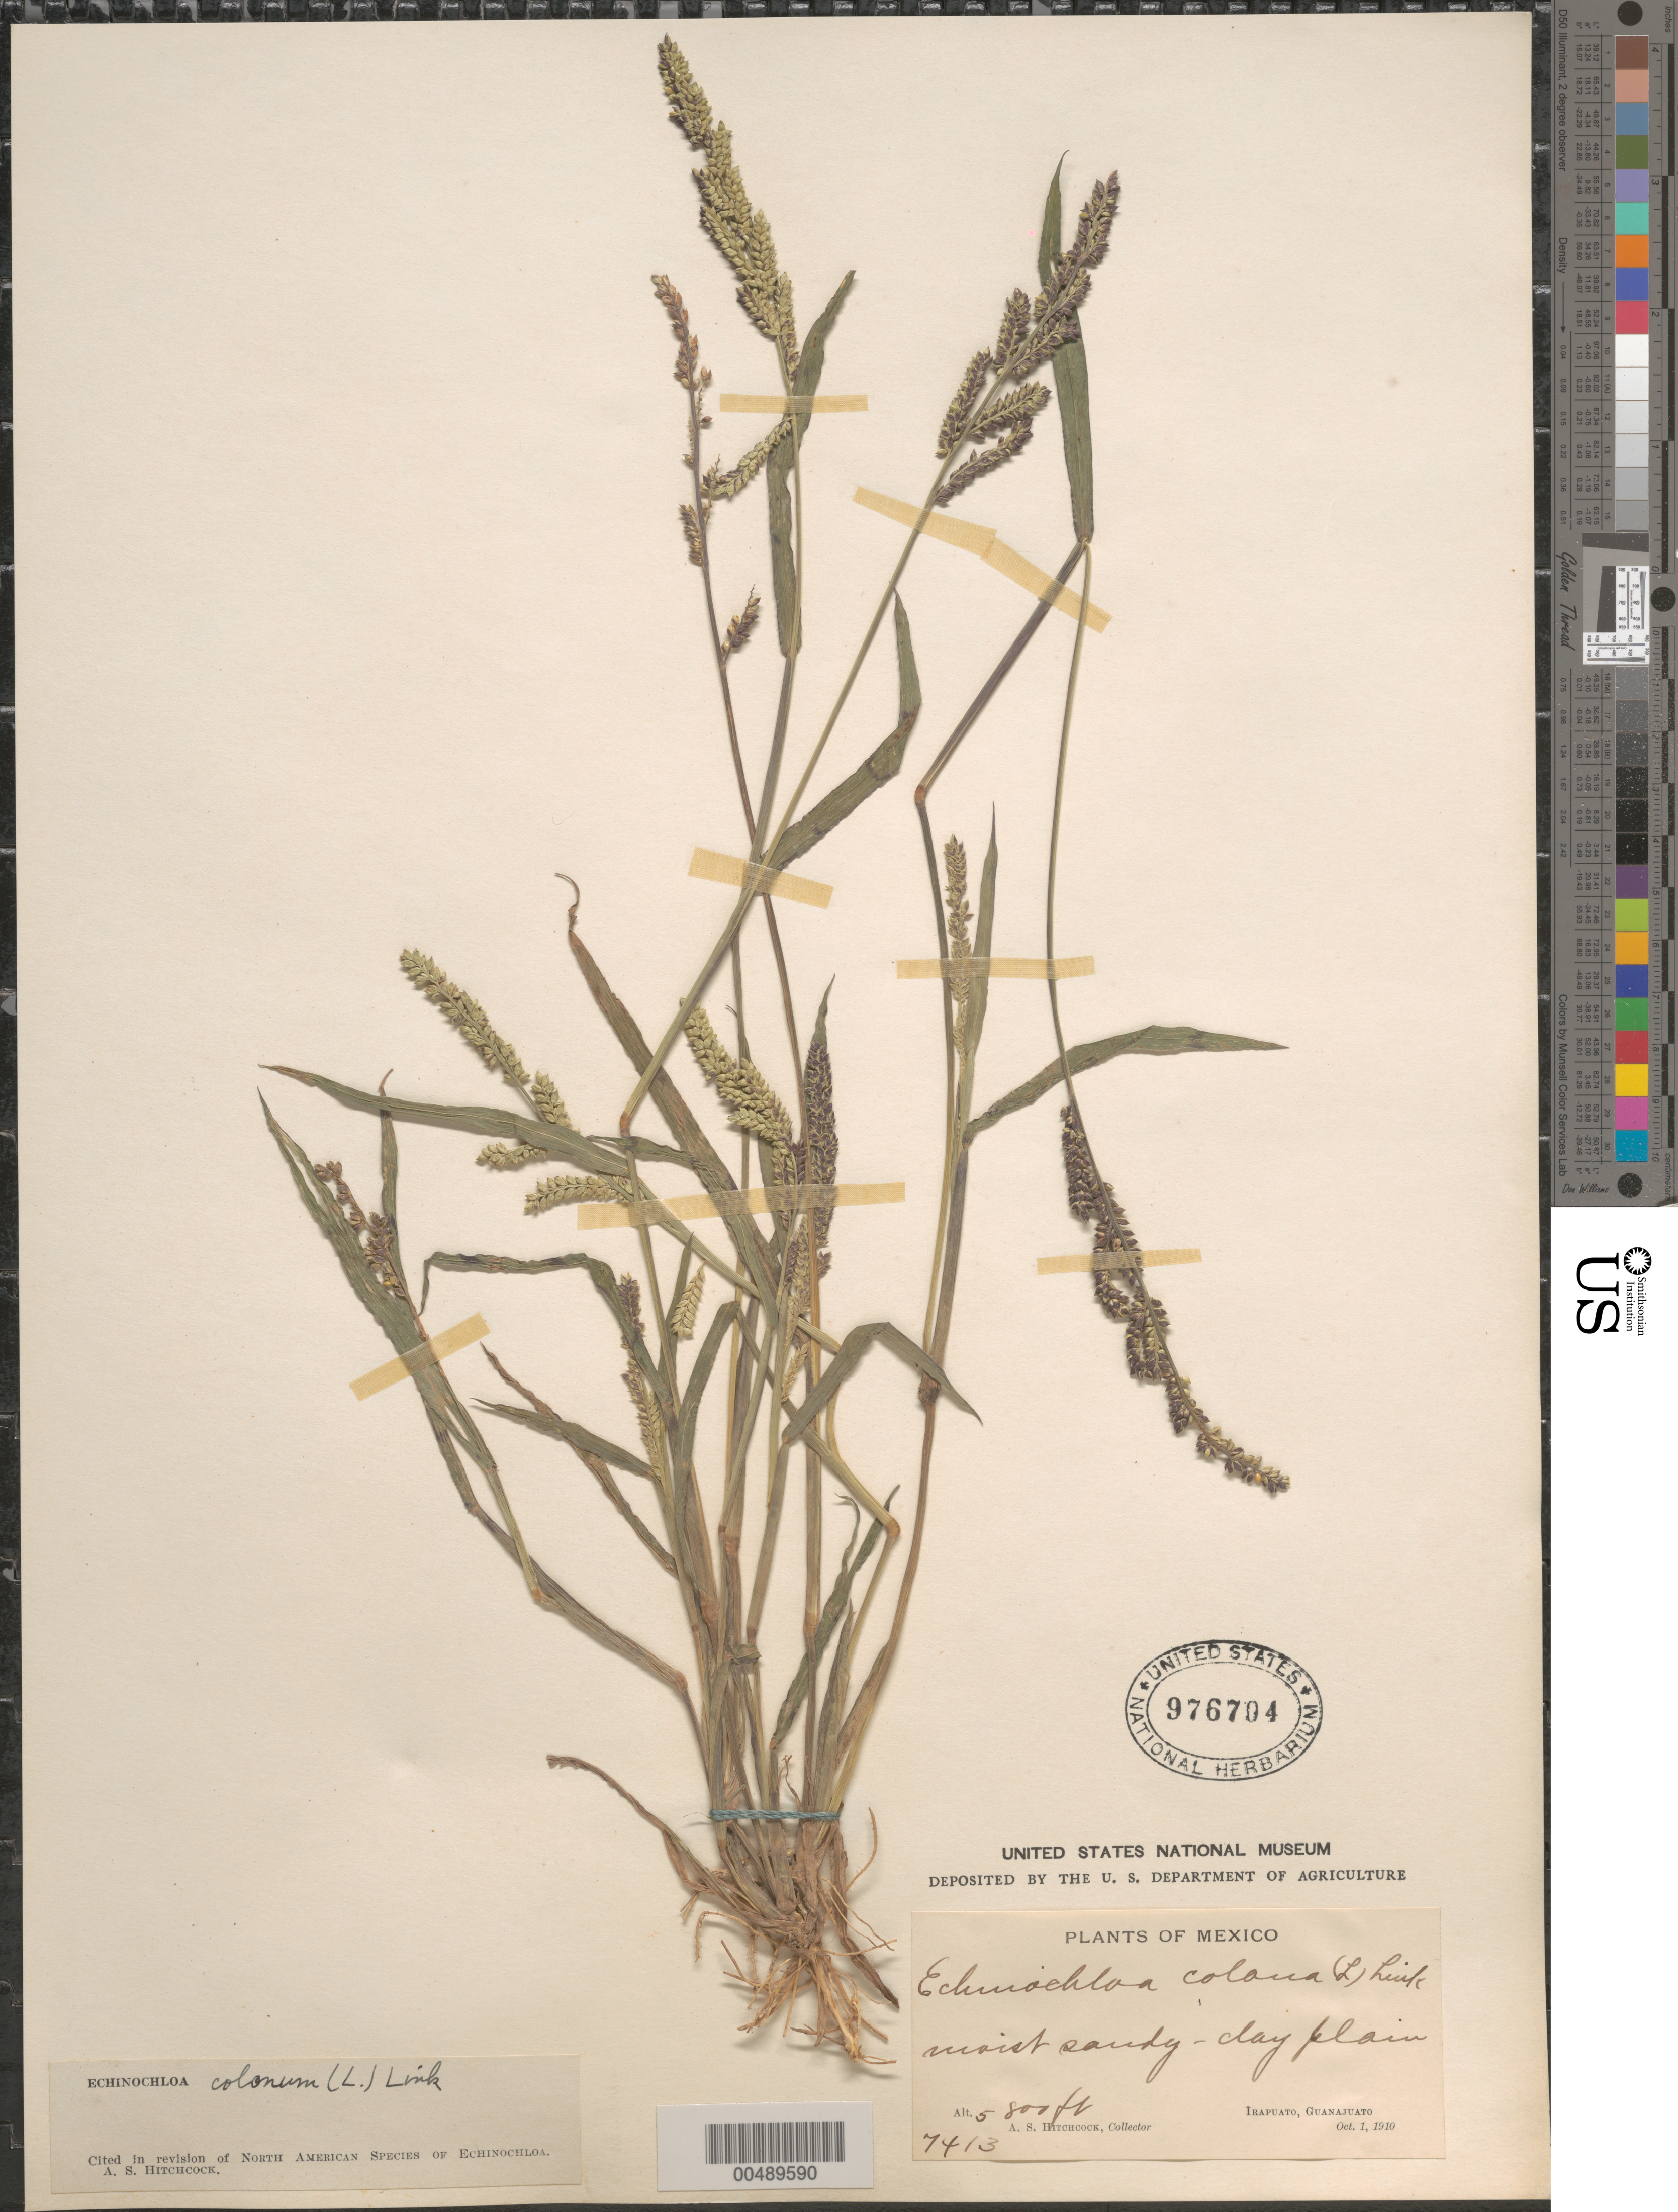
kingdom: Plantae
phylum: Tracheophyta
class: Liliopsida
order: Poales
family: Poaceae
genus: Echinochloa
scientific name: Echinochloa colona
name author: (L.) Link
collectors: A. S. Hitchcock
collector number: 7413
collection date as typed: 1 Oct 1910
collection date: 1910-10-01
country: Mexico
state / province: Guanajuato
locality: Irapuato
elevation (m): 1768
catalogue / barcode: US 976704